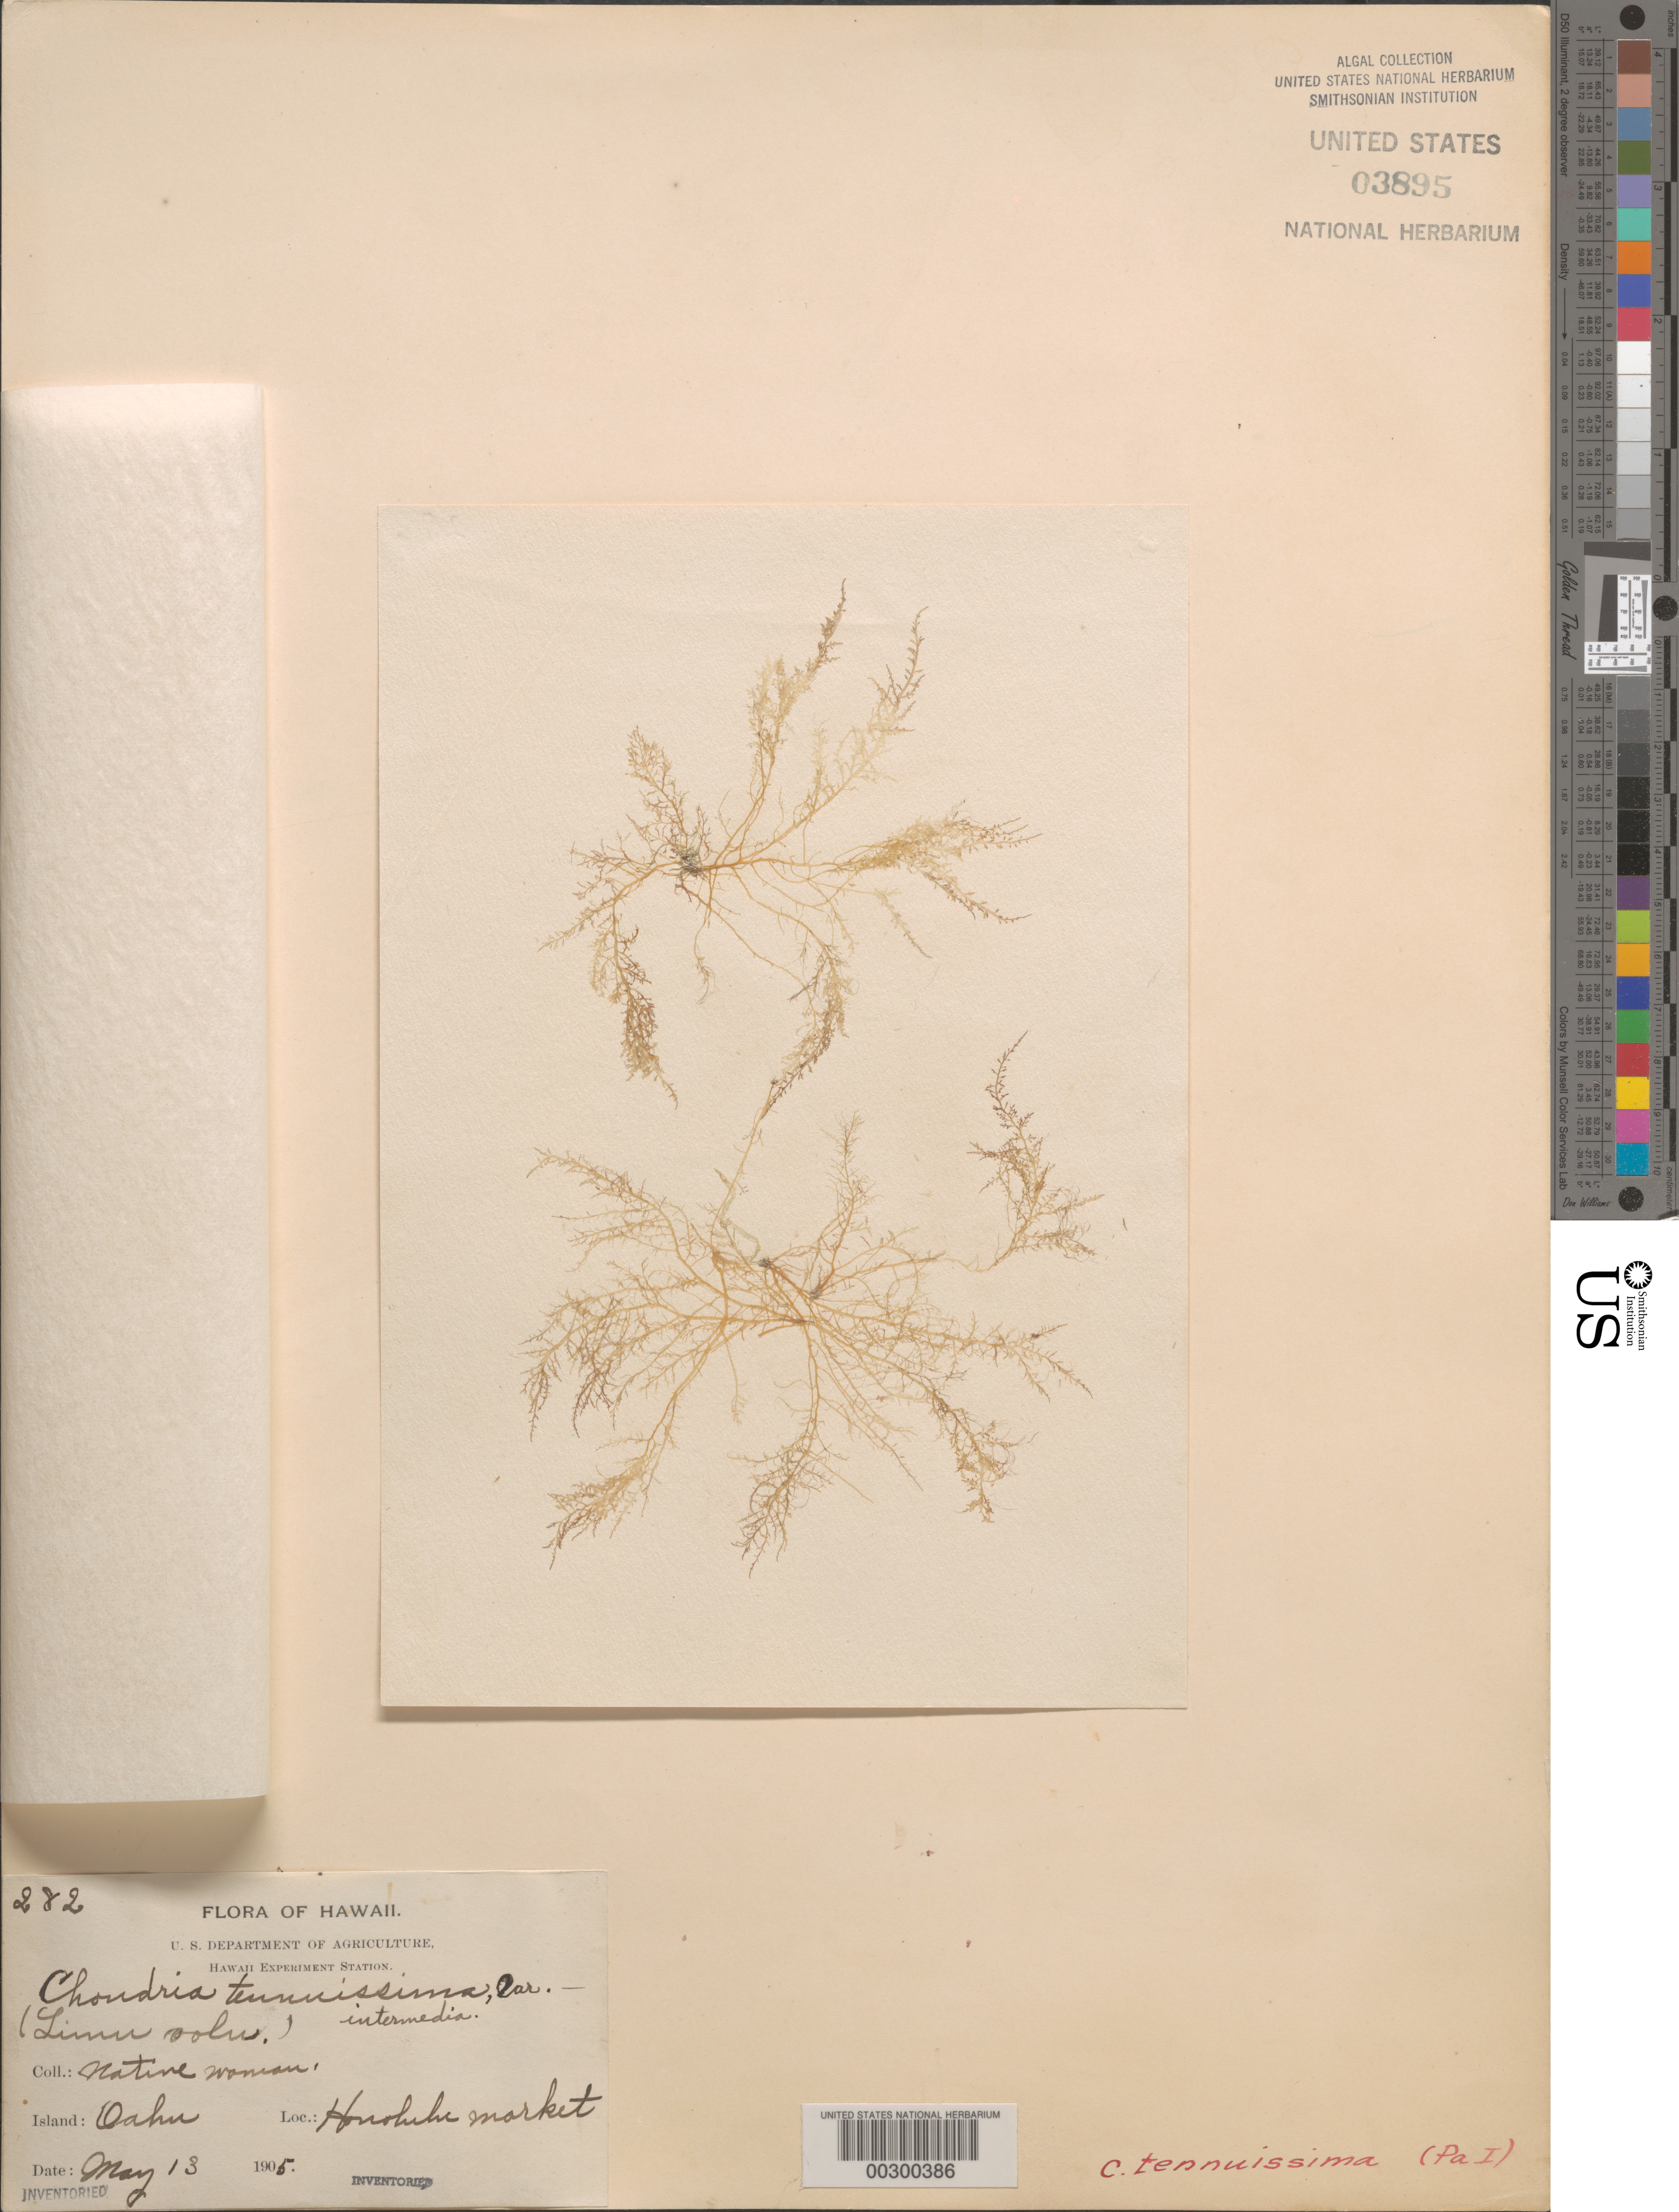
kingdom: Plantae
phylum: Rhodophyta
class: Florideophyceae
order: Ceramiales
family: Rhodomelaceae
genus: Chondria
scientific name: Chondria capillaris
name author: M.J. Wynne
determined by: Algae name updating Project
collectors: Native Woman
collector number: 282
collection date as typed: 13 May 1905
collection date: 1905-05-13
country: United States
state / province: Hawaii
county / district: Honolulu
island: Oahu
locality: Honolulu Market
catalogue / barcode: US 3895